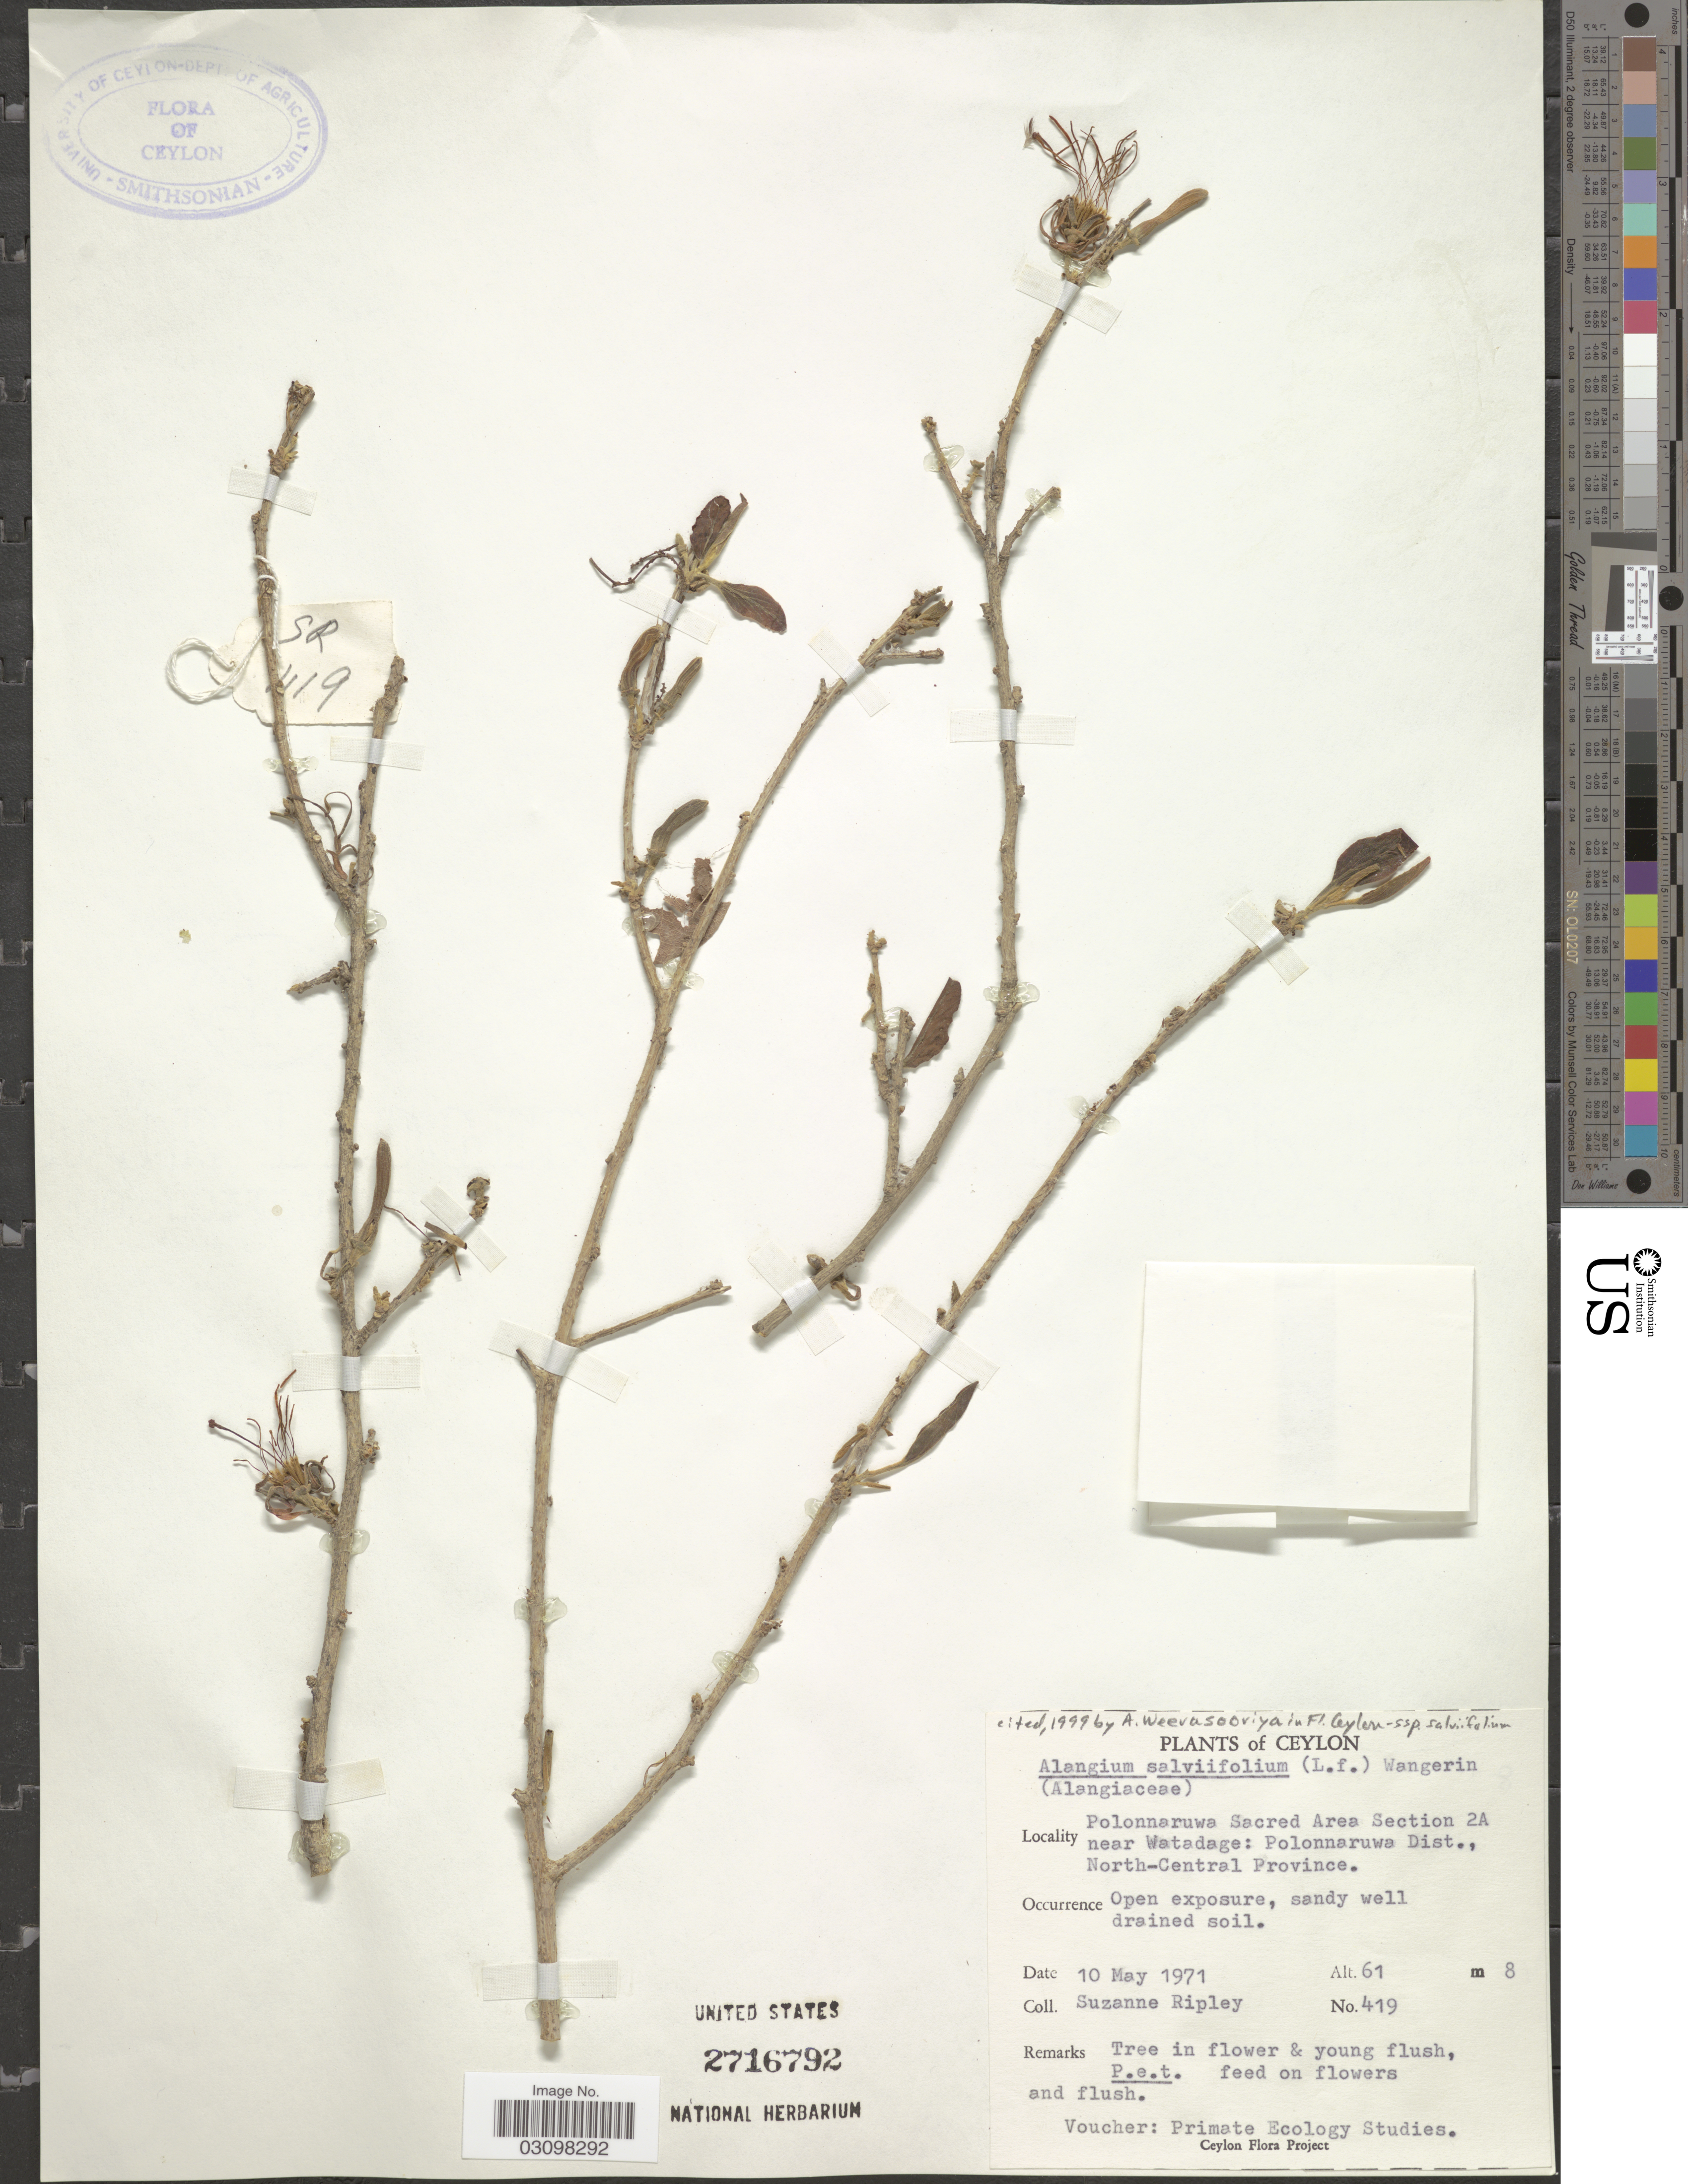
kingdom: Plantae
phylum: Tracheophyta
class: Magnoliopsida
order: Cornales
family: Cornaceae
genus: Alangium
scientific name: Alangium salviifolium subsp. salviifolium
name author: (L. f.) Wangerin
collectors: S. Ripley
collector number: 419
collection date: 1971-05-10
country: Sri Lanka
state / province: North Central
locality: Ceylon. Polonnaruwa Sacred Area Section 2A near Watadage: Polonnaruwa Dist.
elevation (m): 61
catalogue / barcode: US 2716792